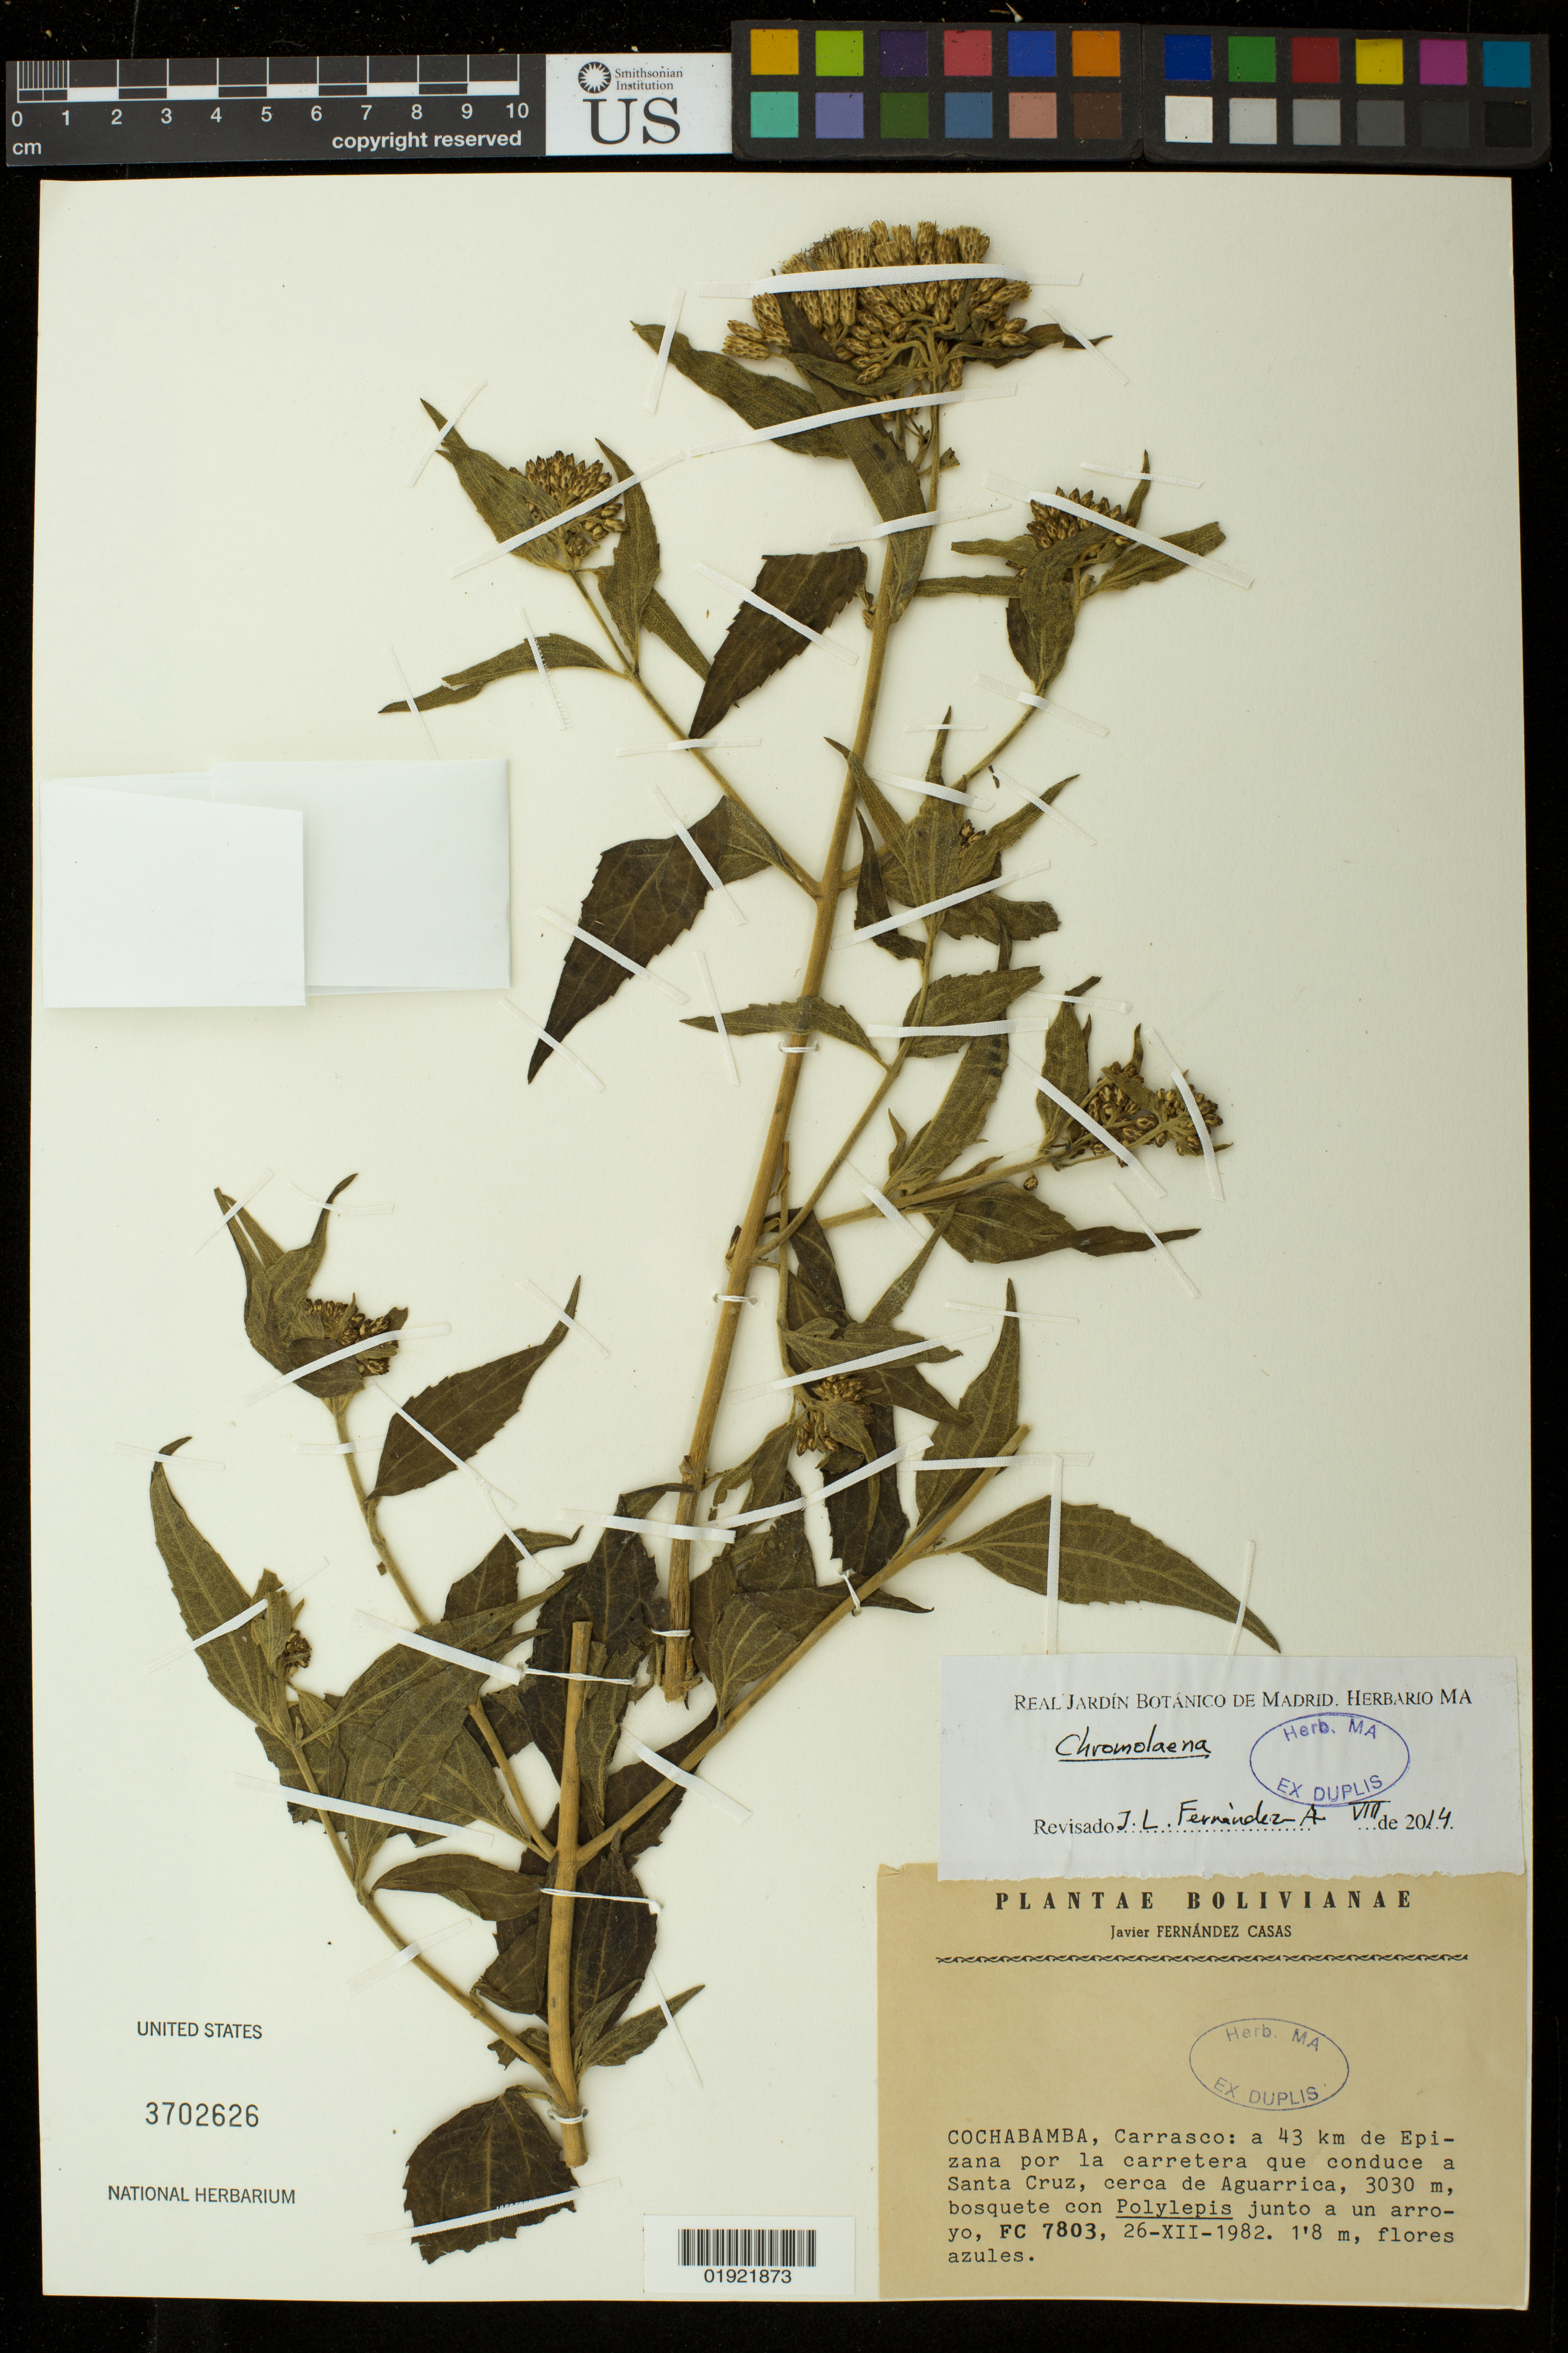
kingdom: Plantae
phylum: Tracheophyta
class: Magnoliopsida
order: Asterales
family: Asteraceae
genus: Chromolaena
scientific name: Chromolaena sp.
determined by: Fernández-Alonso, J. L.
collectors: F. J. Fernández Casas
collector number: FC 7803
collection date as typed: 26-XII-1982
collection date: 1982-12-26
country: Bolivia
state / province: Cochabamba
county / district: Carrasco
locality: a 43 km de Epizana por la carretera que conduce a Santa Cruz, cerca de Aguarrica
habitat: bosquete con Polylepis junto a un arroyo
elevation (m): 3030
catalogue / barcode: US 3702626